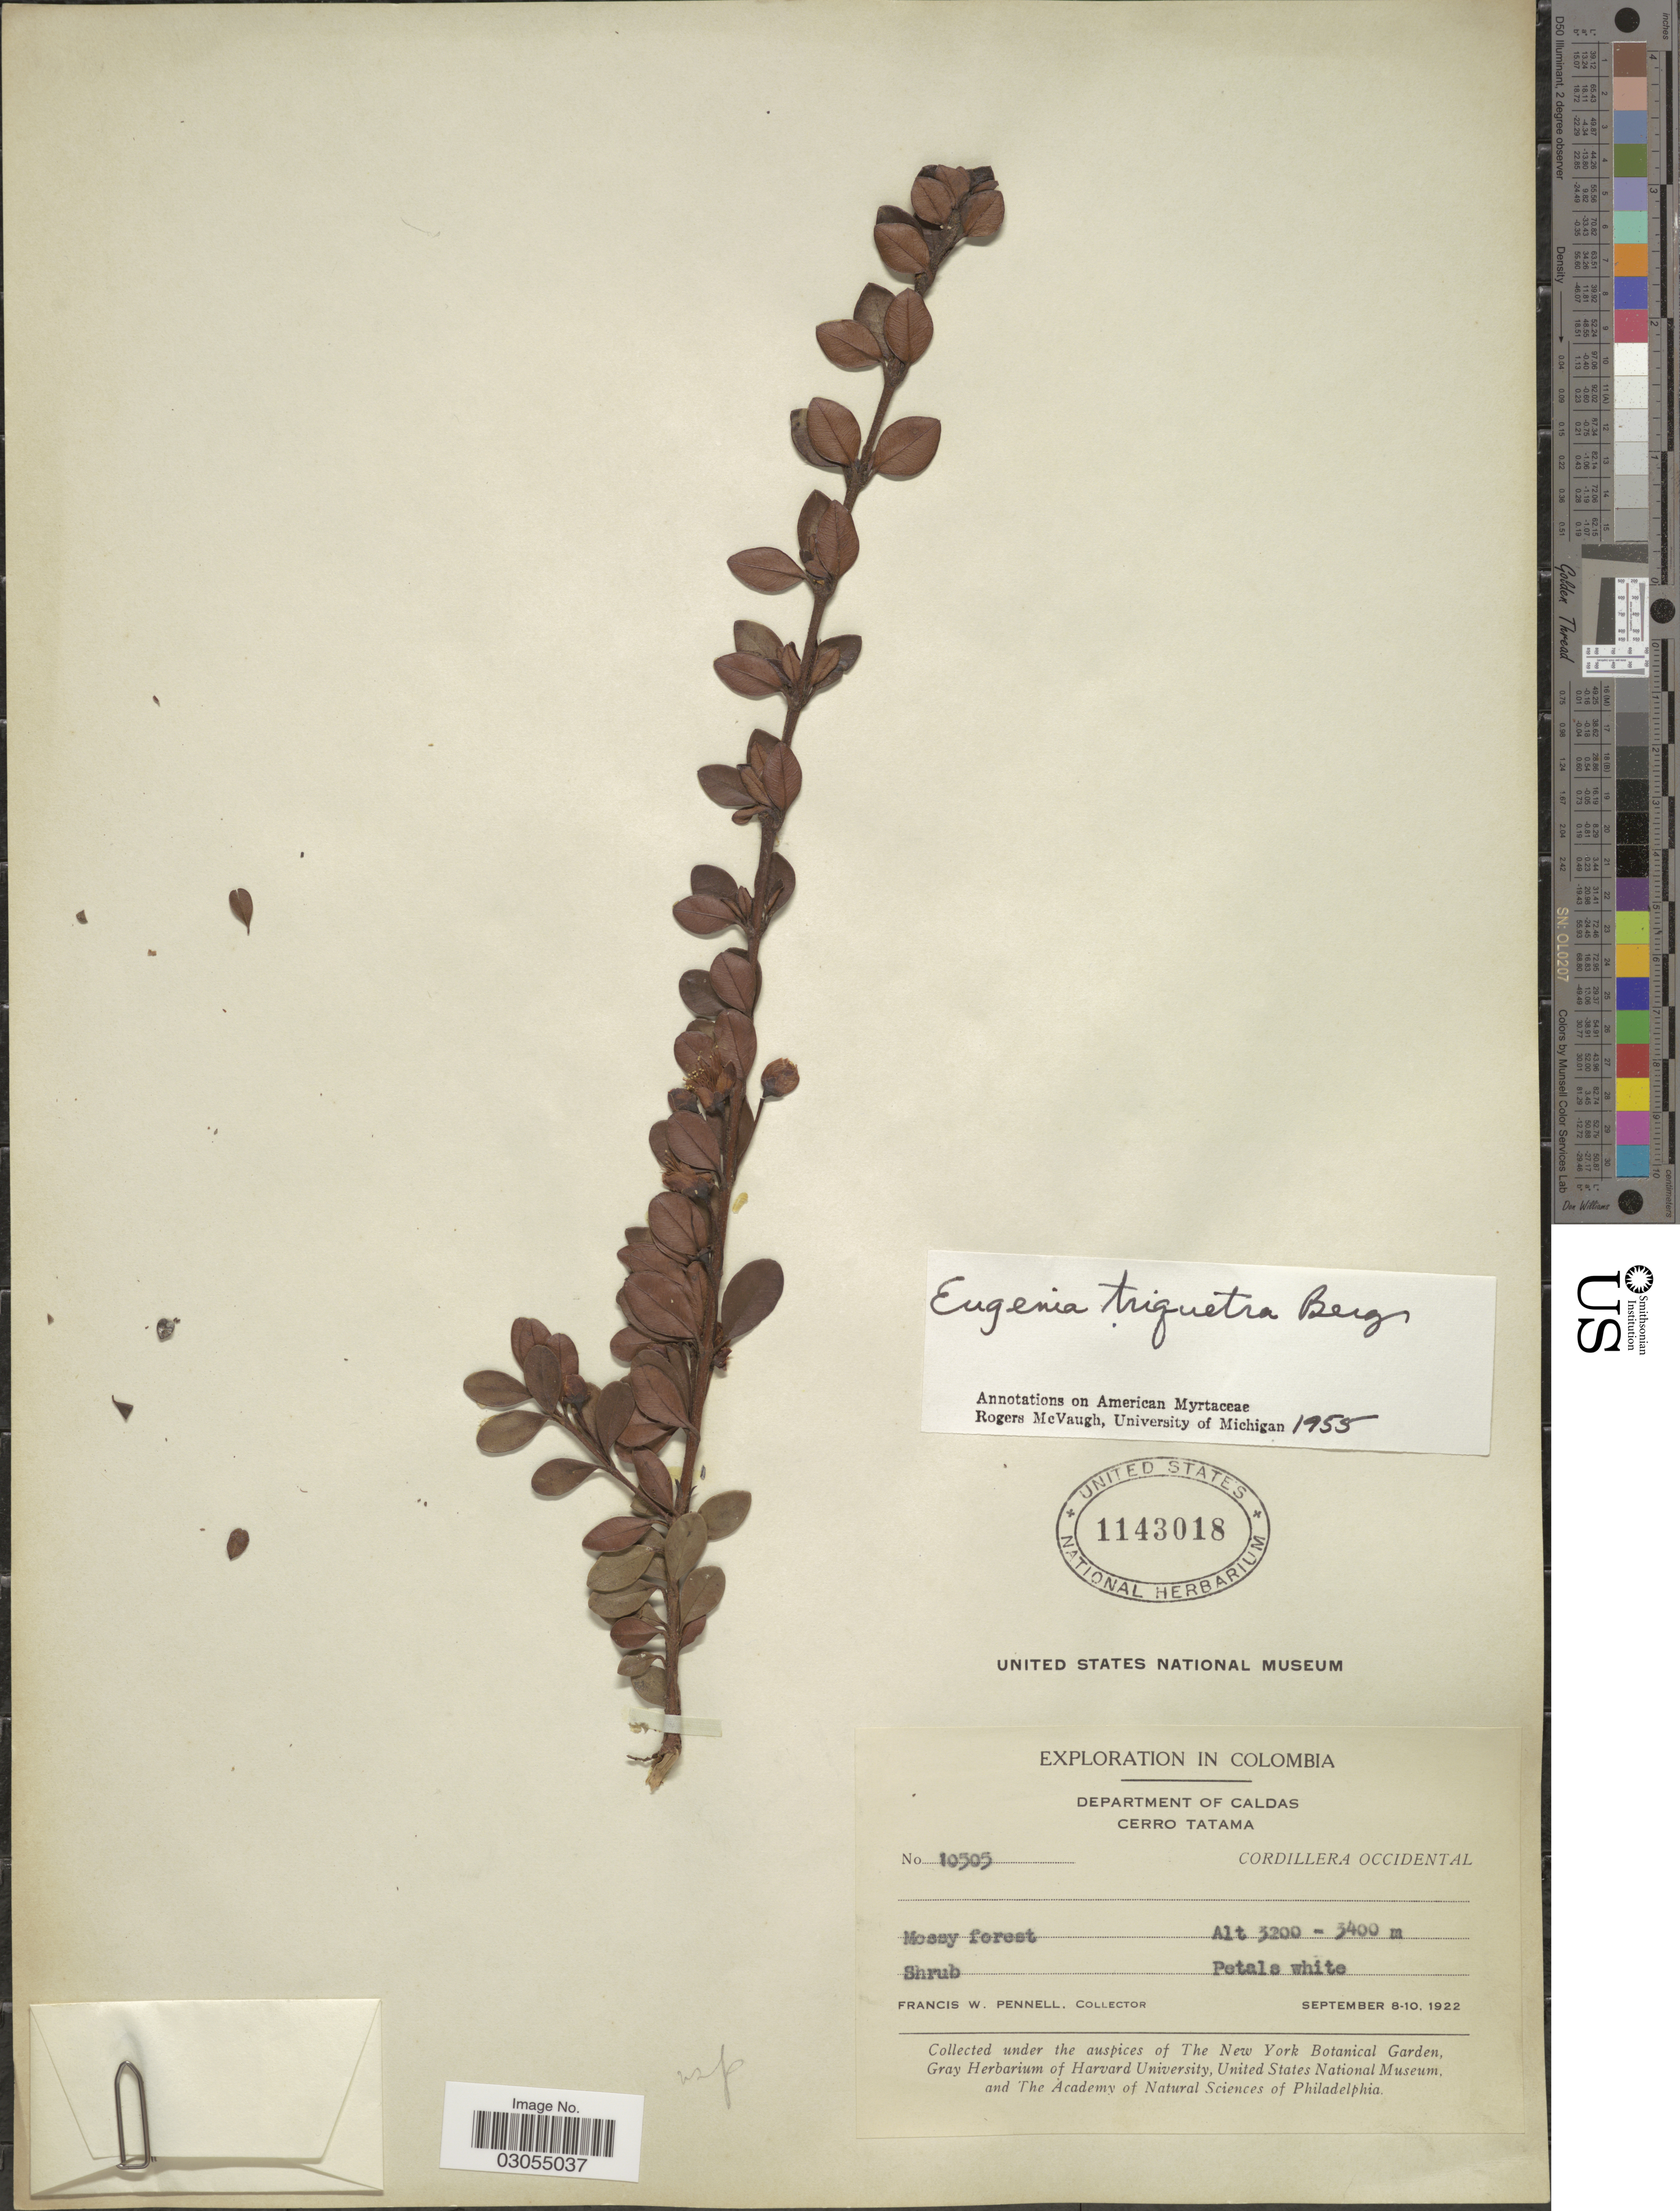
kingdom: Plantae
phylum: Tracheophyta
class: Magnoliopsida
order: Myrtales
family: Myrtaceae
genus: Myrcianthes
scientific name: Myrcianthes myrsinoides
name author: (Kunth) Grifo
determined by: Parra-O, Carlos A., Instituto de Ciencias Naturales - Universidad Nacional de Colombia (COLOMBIA)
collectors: F. W. Pennell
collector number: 10505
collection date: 1922-09-08/1922-09-10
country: Colombia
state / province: Caldas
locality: Cerro Tatama, Cordillera Occidental.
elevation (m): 3200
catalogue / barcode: US 1143018